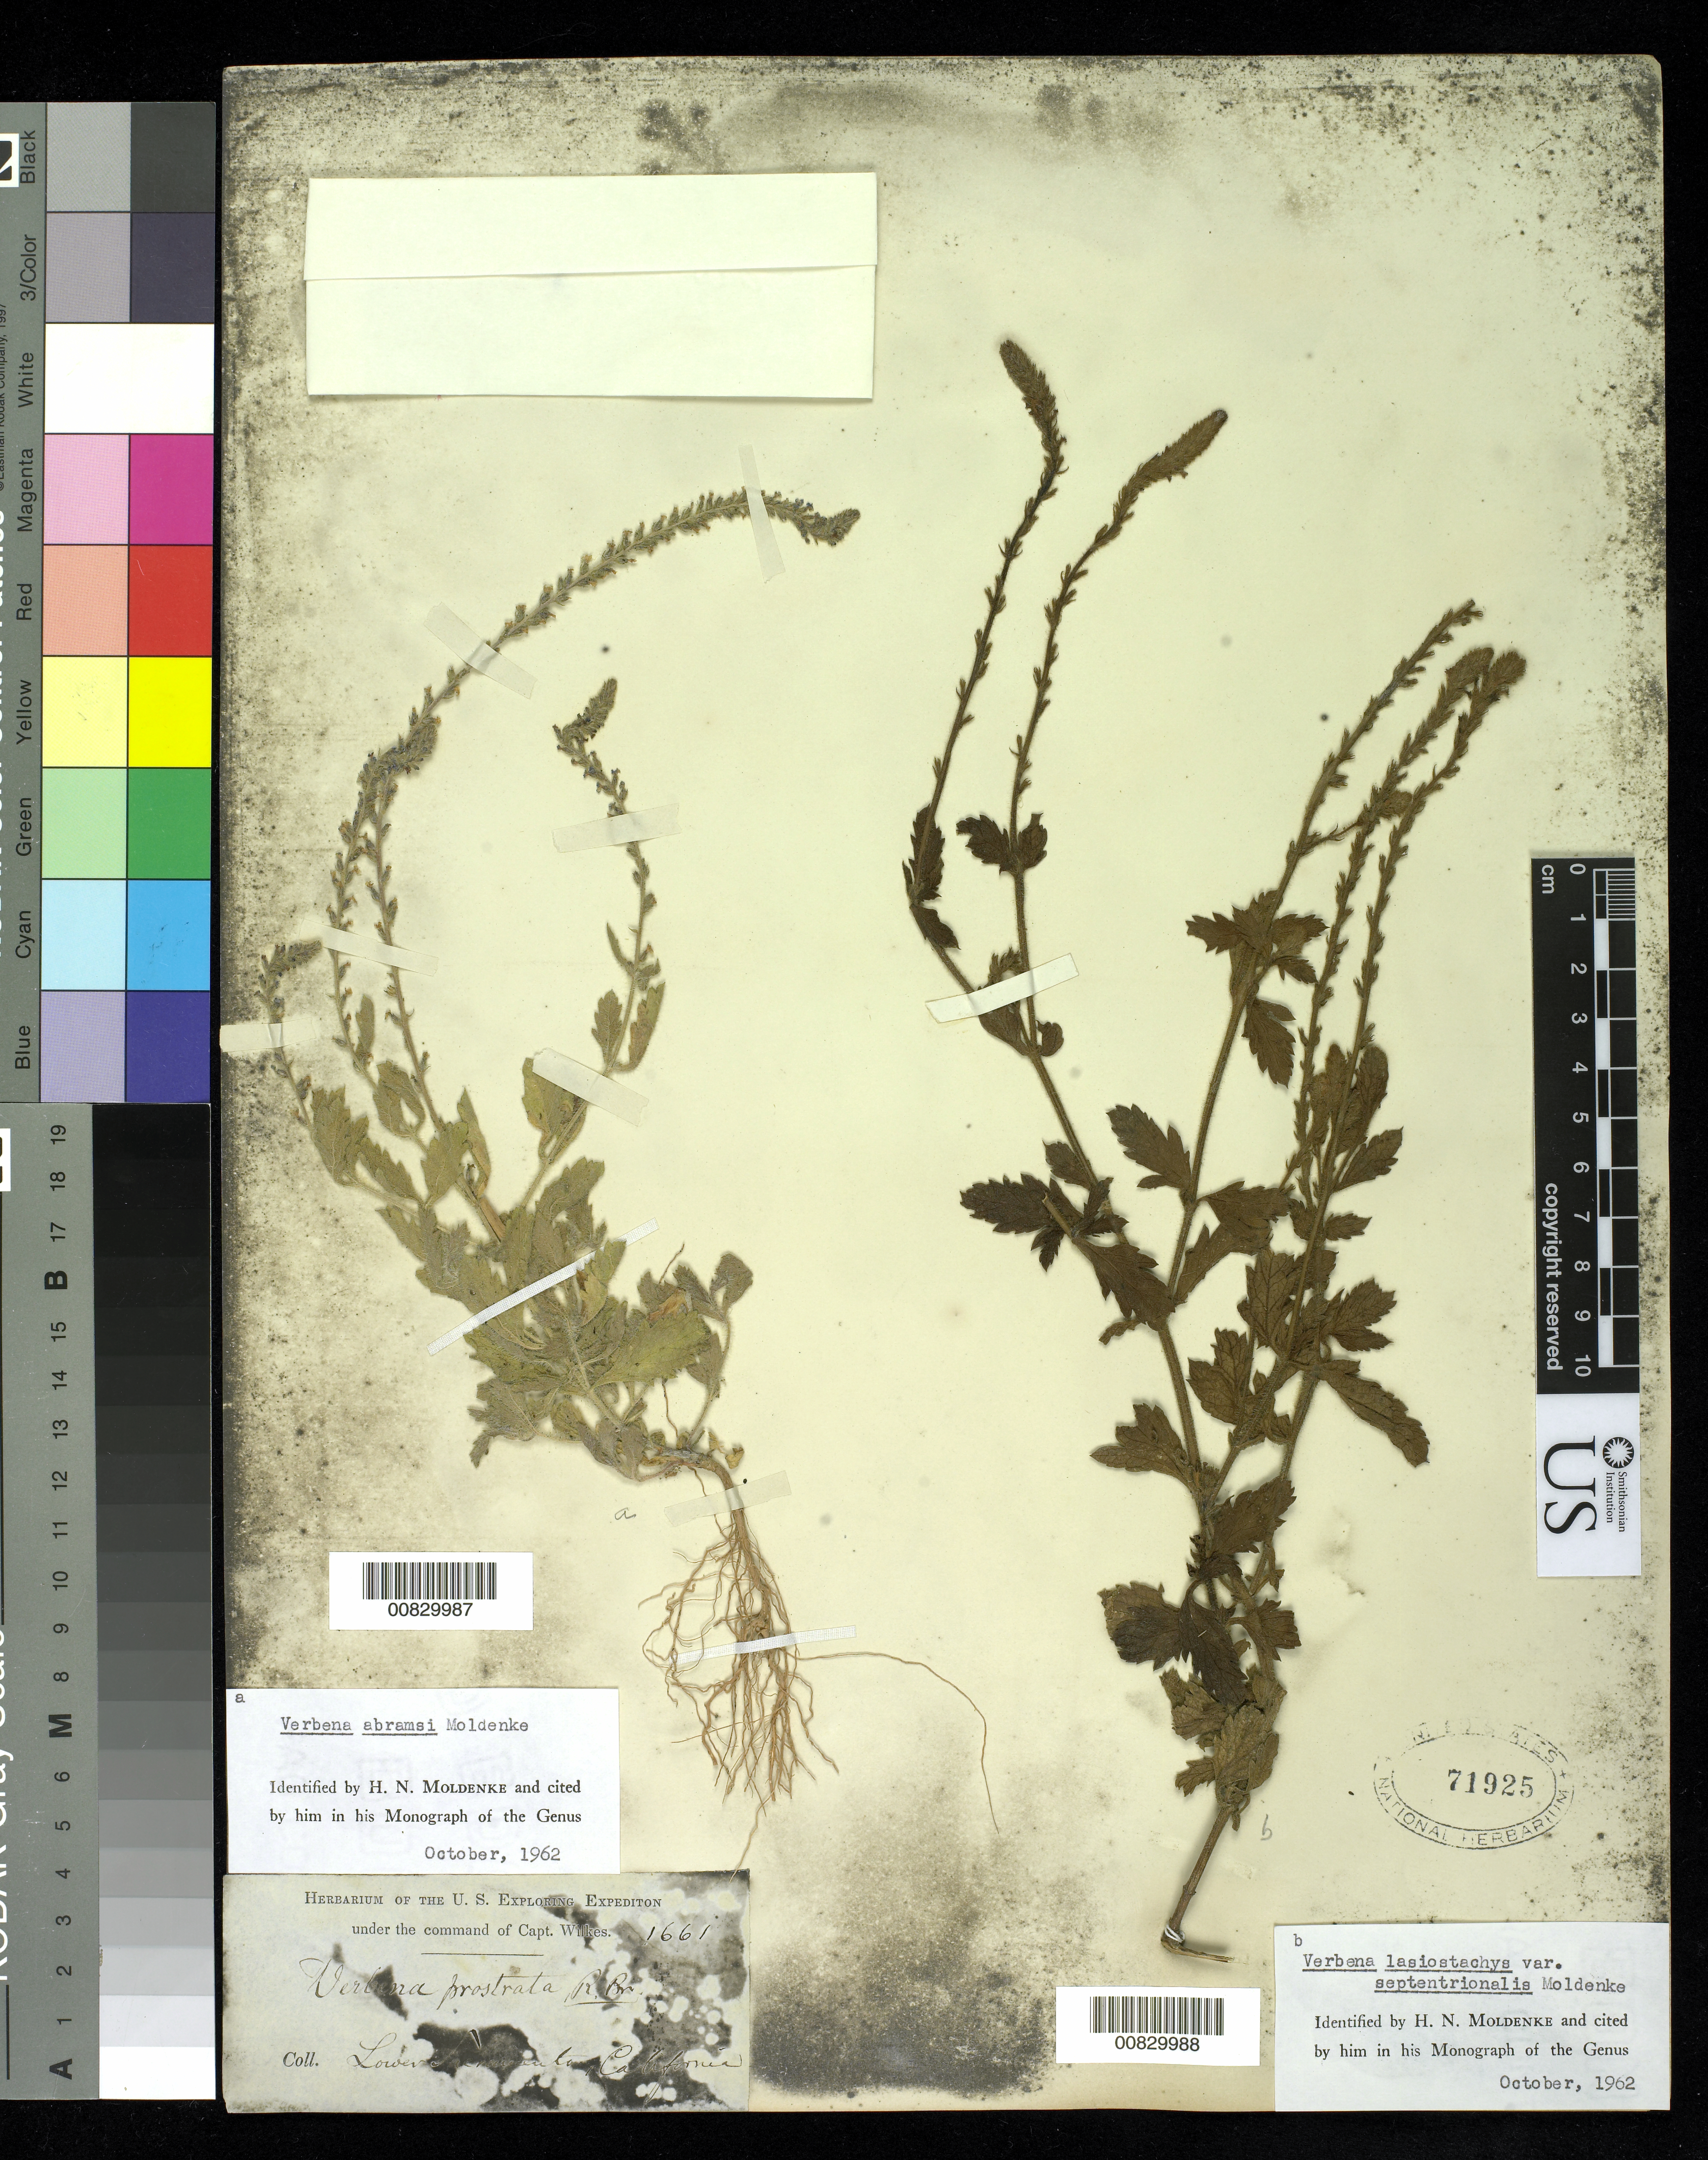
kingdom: Plantae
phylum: Tracheophyta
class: Magnoliopsida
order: Lamiales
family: Verbenaceae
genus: Verbena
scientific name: Verbena lasiostachys var. septentrionalis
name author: Moldenke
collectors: Wilkes Explor. Exped.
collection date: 1838/1842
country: United States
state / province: California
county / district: Sacramento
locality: Lower Sacramento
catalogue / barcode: US 71925